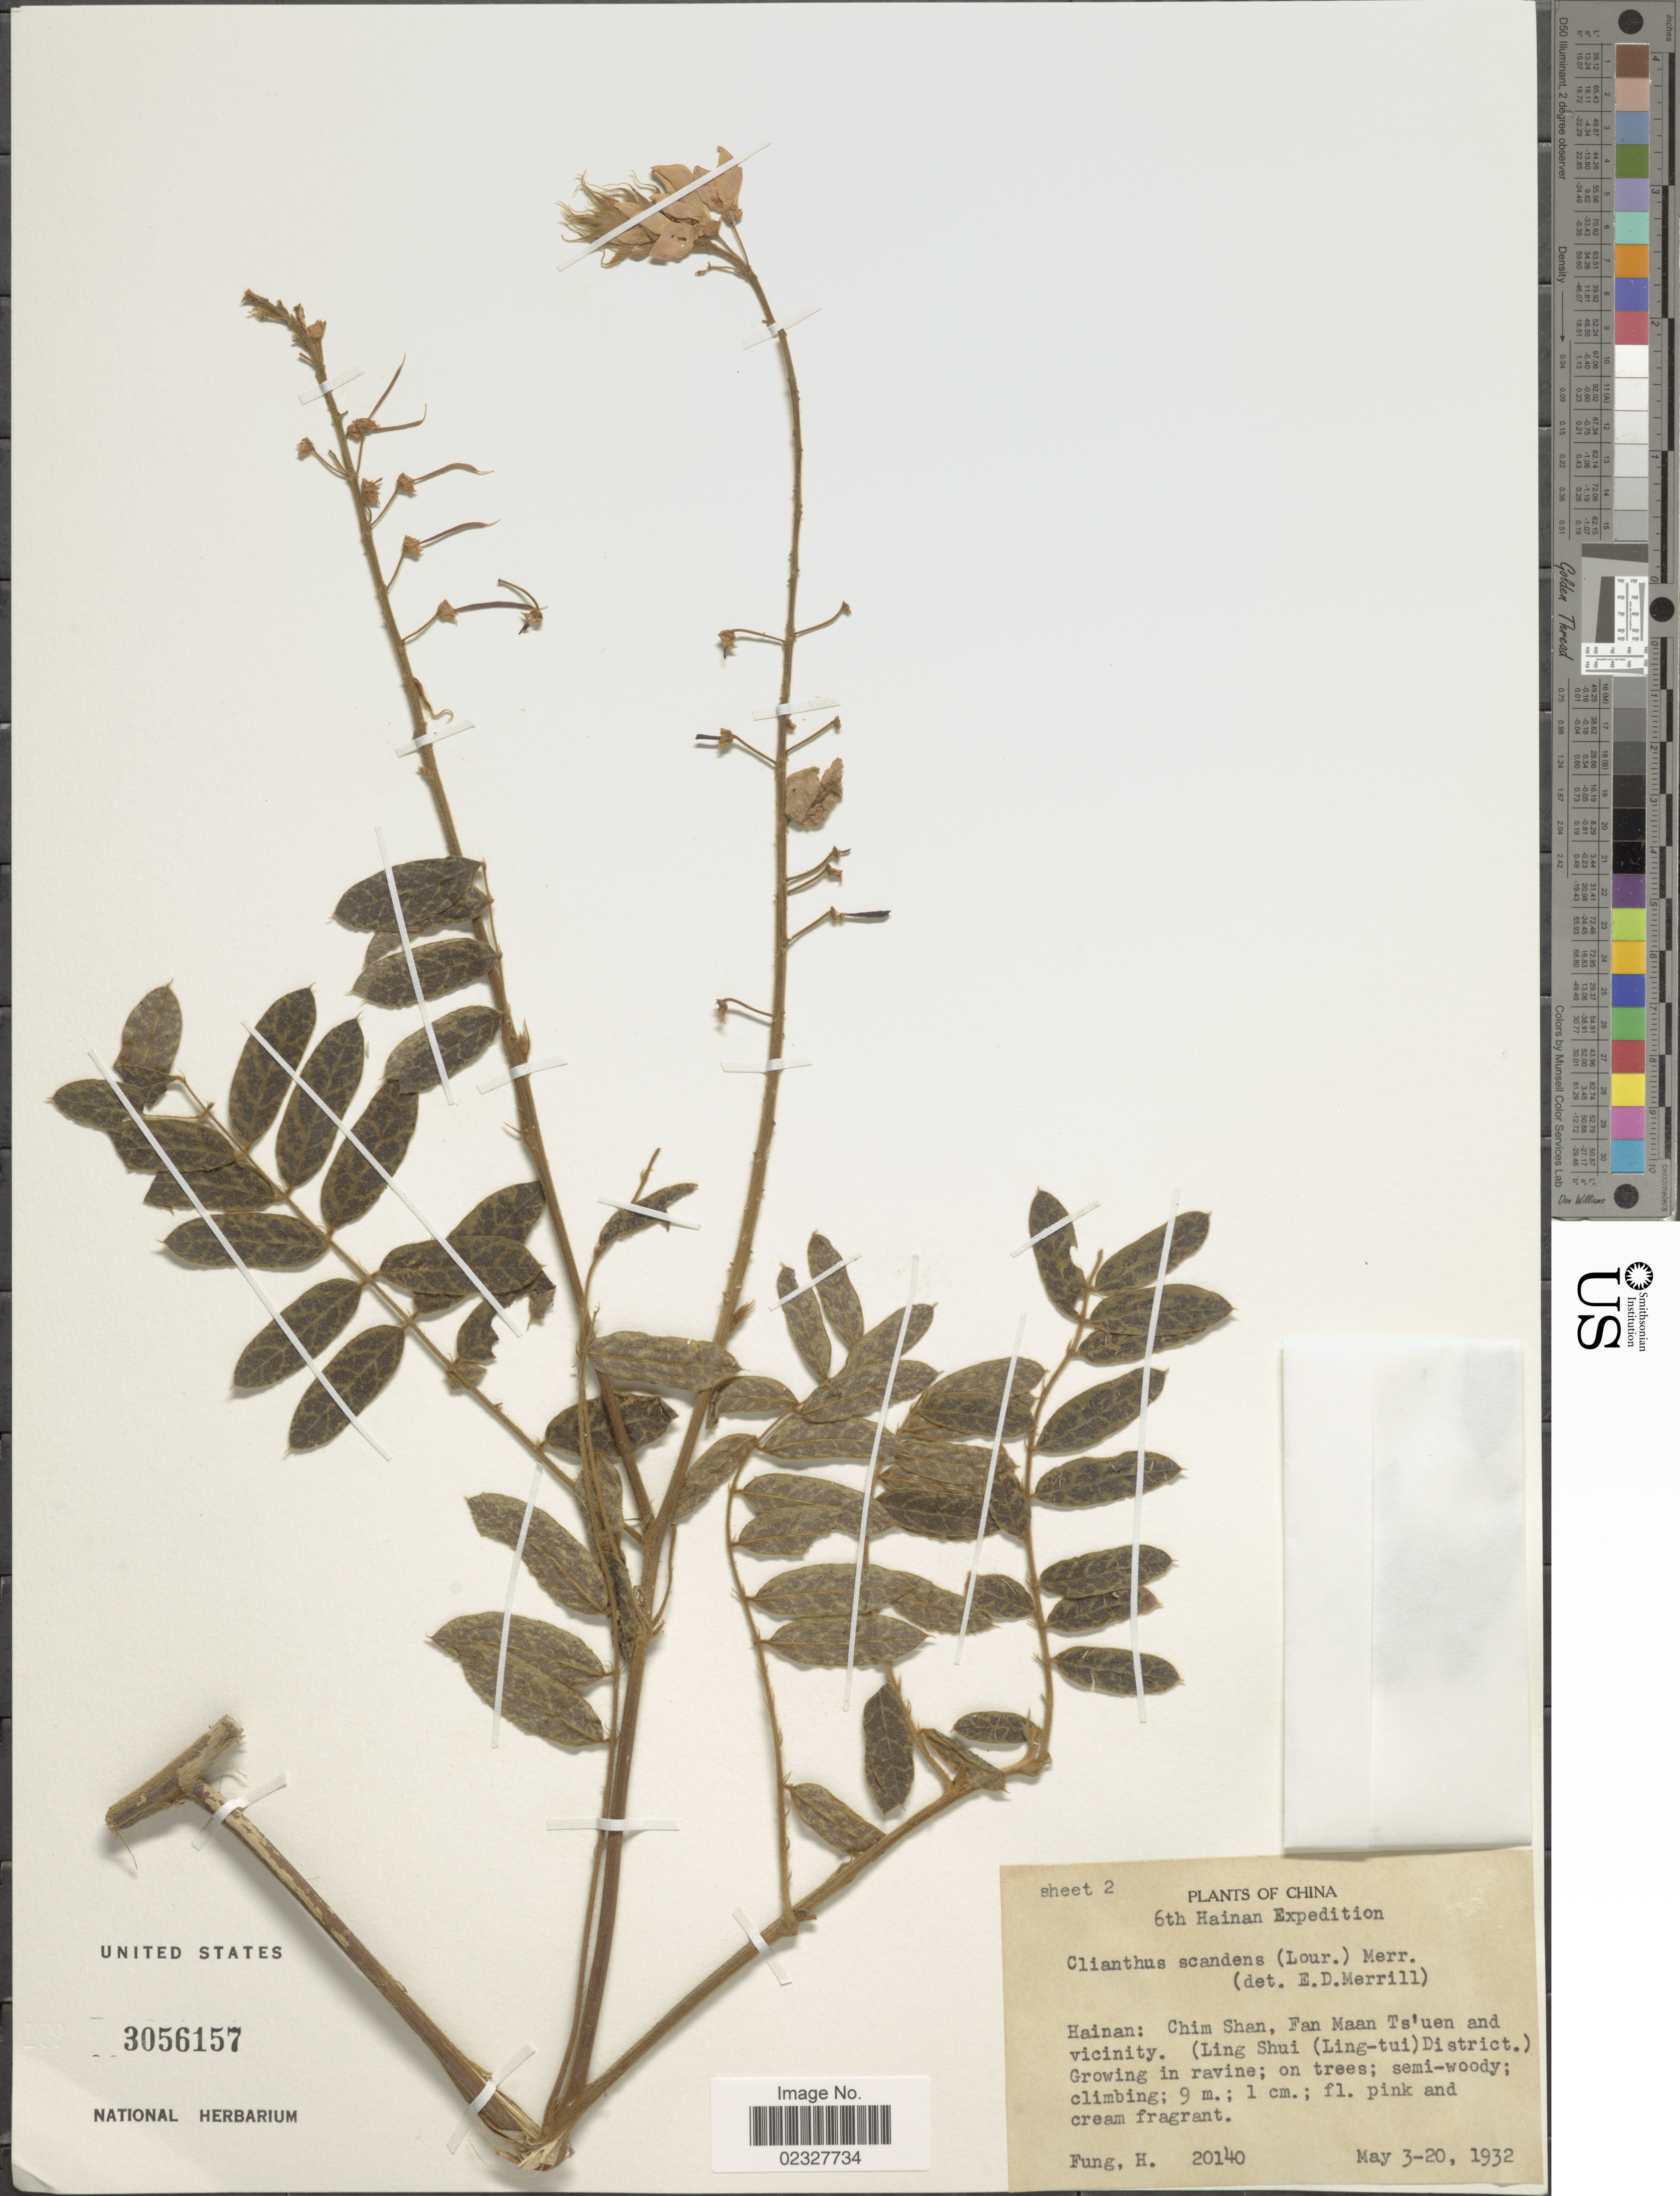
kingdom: Plantae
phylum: Tracheophyta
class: Magnoliopsida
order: Fabales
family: Fabaceae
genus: Clianthus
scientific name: Clianthus scandens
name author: (Lour.) Merr.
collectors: H. Fung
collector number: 20140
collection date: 1932-05-03/1932-05-20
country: China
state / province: Hainan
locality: China, Hainan: Chim Shan , Fan Maan Ts'uen and vicinity (Ling Shui (Ling-tui ) District.)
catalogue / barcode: US 3056157